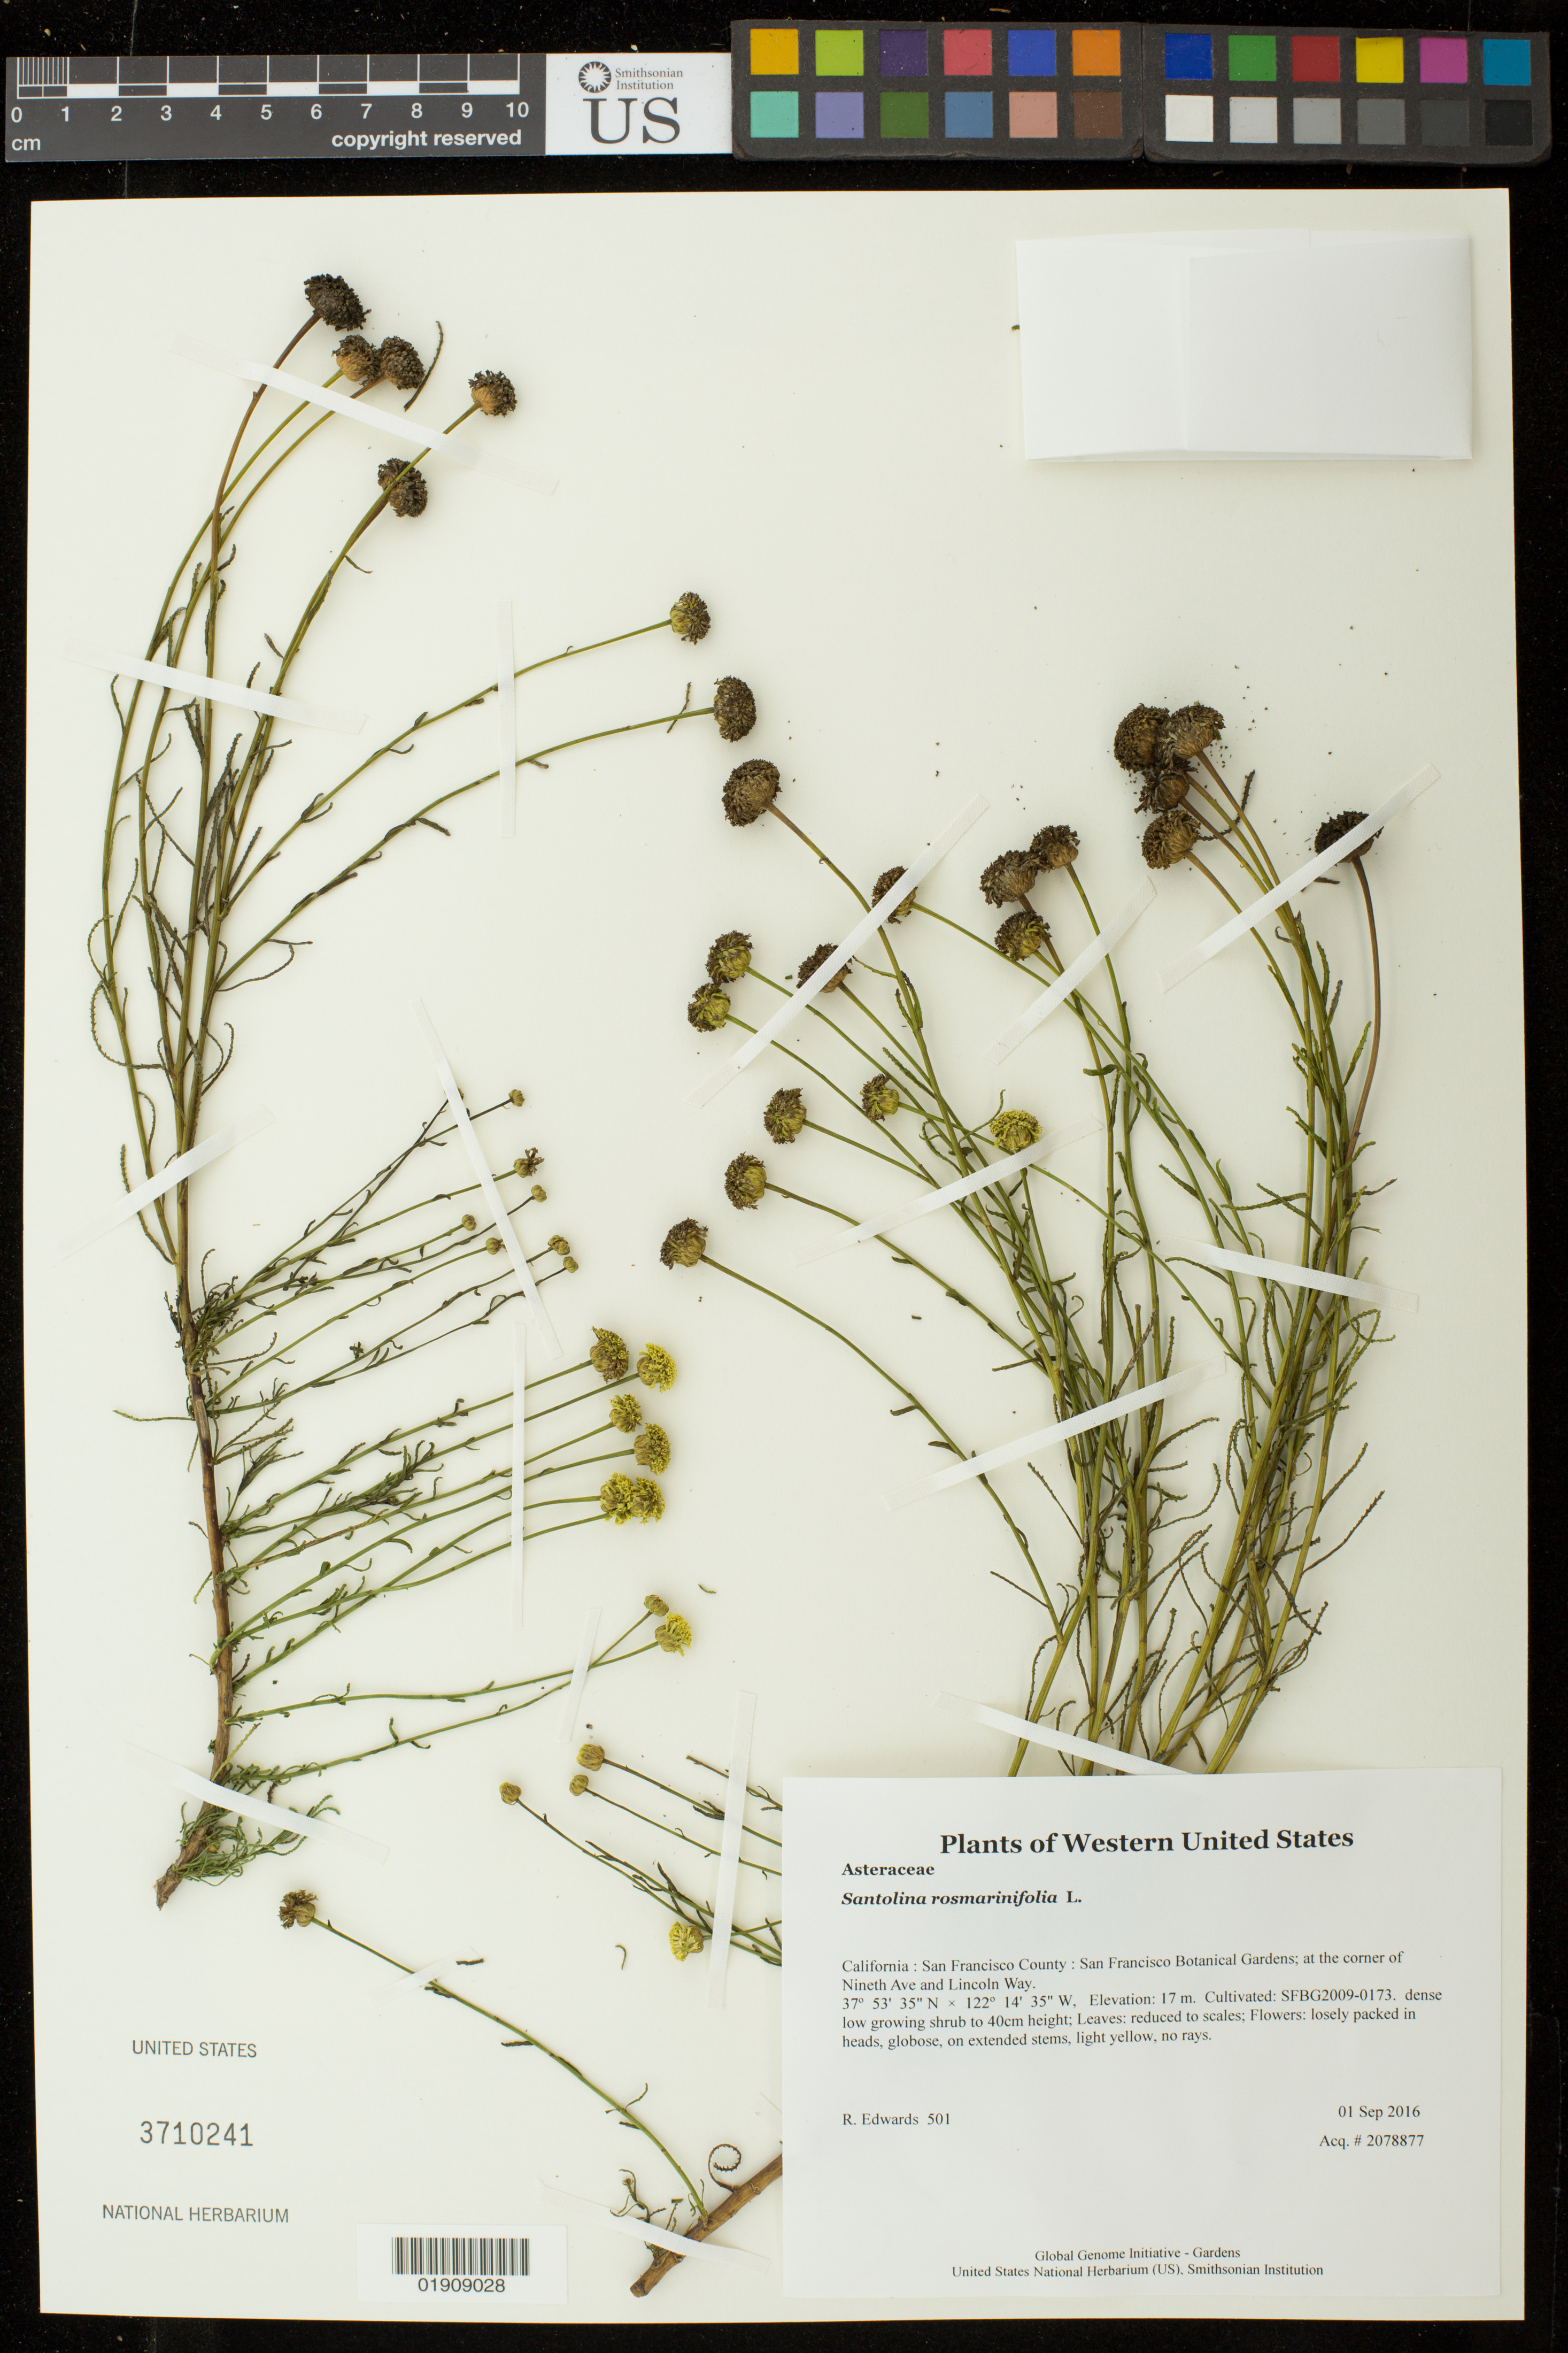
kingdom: Plantae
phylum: Tracheophyta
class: Magnoliopsida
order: Asterales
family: Asteraceae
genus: Santolina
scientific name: Santolina rosmarinifolia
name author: L.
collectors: R.D. Edwards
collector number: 501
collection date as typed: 1 September 2016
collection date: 2016-09-01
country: United States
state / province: California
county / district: San Francisco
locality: San Francisco Botanical Gardens; at the corner of Ninth Ave and Lincoln Way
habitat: Cultivated: SFBG2009-0173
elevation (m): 16.9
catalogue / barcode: US 3710241